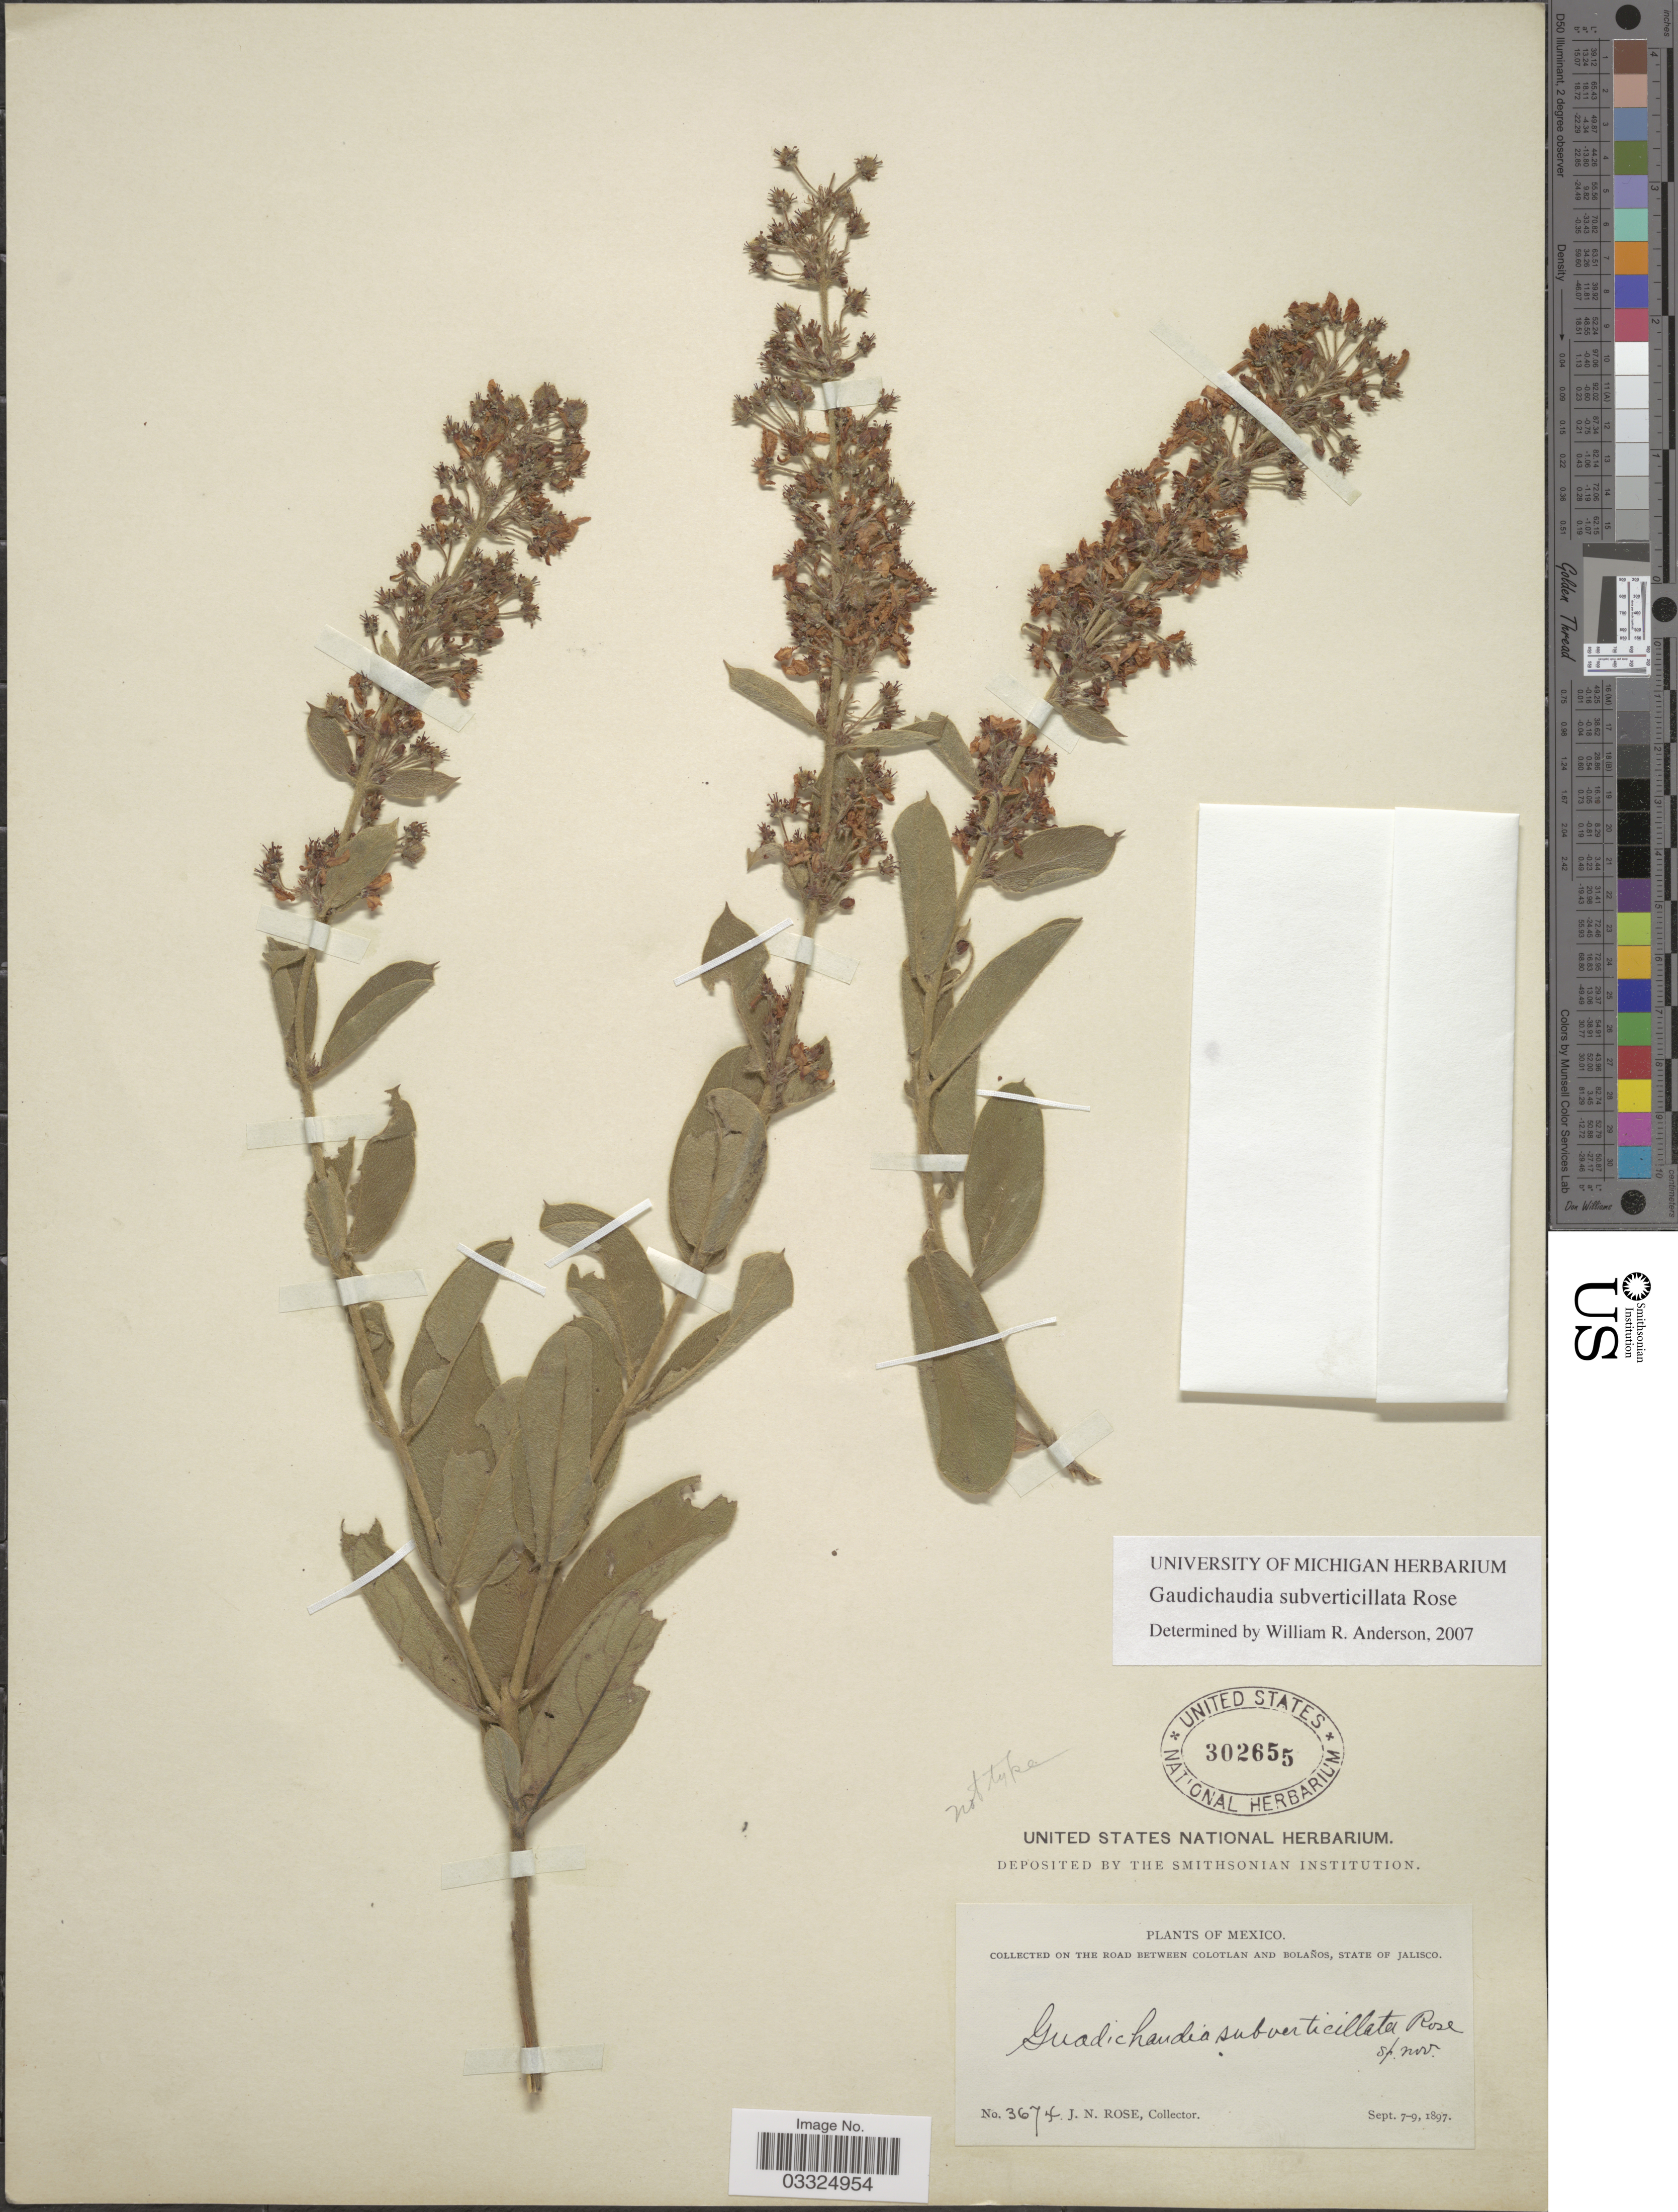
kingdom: Plantae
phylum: Tracheophyta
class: Magnoliopsida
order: Malpighiales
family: Malpighiaceae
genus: Gaudichaudia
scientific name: Gaudichaudia subverticillata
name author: Rose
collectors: J. N. Rose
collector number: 3674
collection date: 1897-09-07/1897-09-09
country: Mexico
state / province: Jalisco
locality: On the road between Colotlan and Bolaños.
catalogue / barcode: US 302655